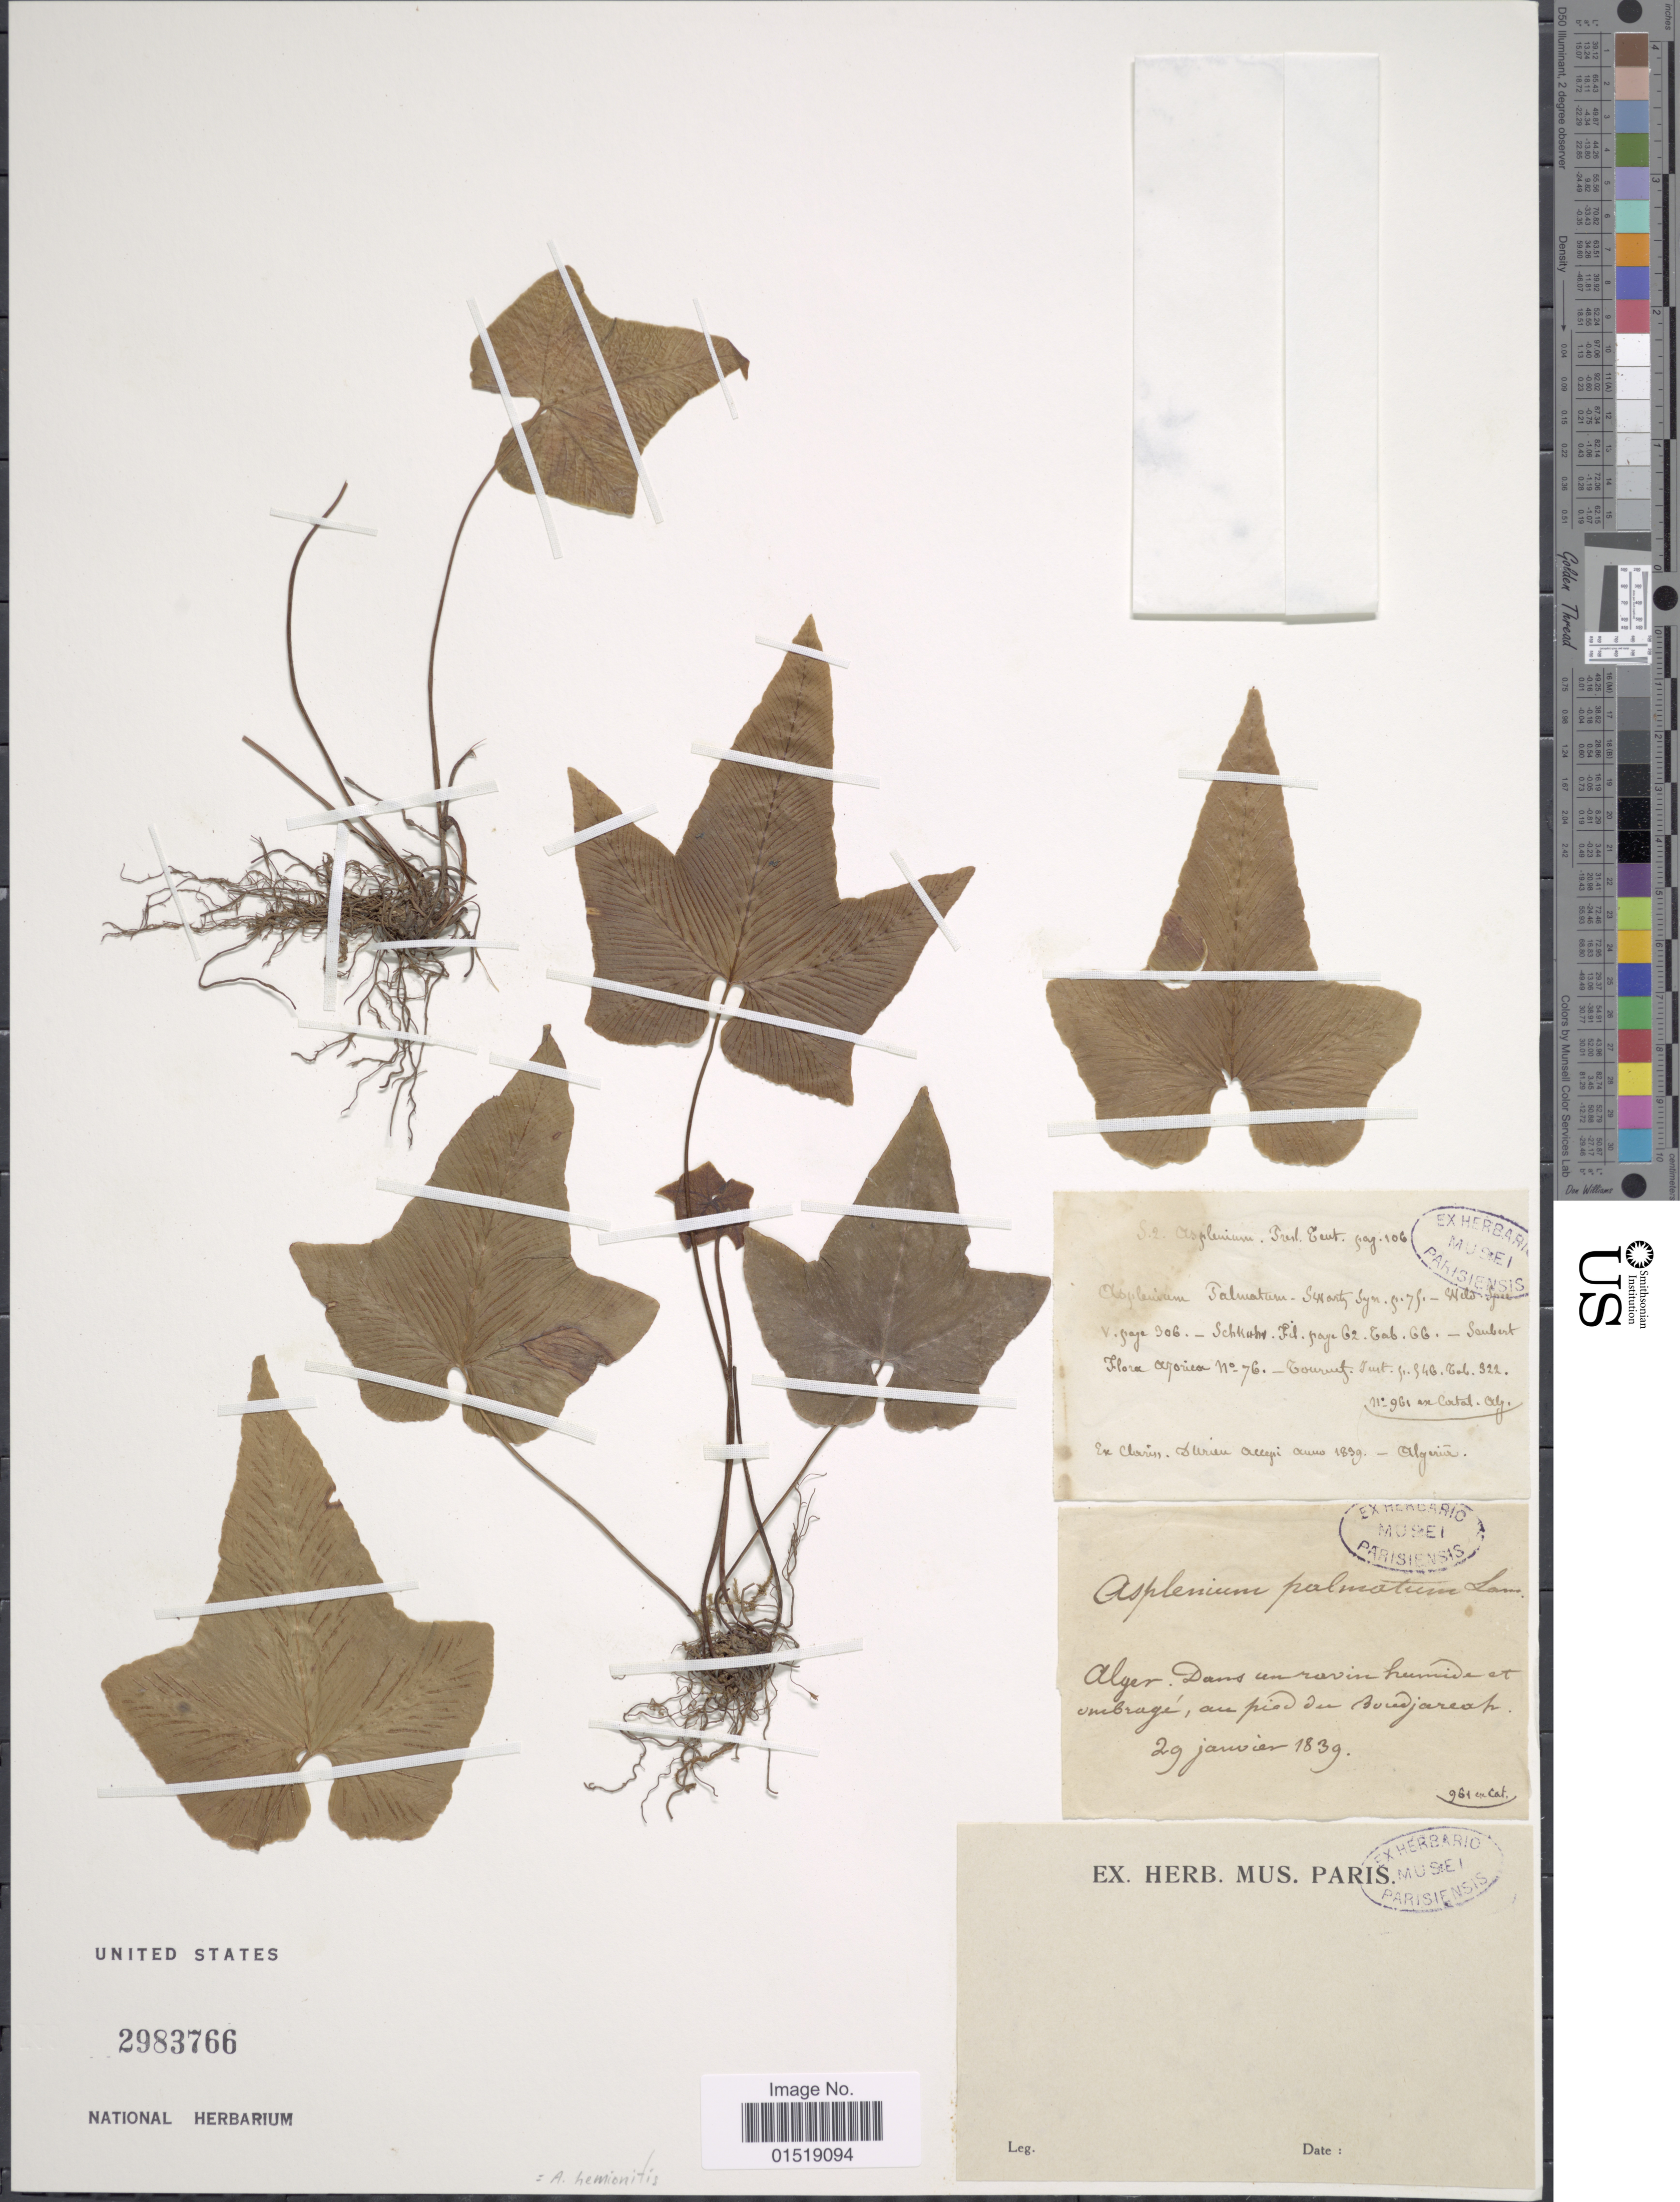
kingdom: Plantae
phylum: Tracheophyta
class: Polypodiopsida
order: Polypodiales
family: Aspleniaceae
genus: Asplenium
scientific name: Asplenium hemionitis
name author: L.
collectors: ex herb. Mus. Paris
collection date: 1839-01-29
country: Algeria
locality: Alger. Dans un ravin humide et ombragé, au pied du Boudjareah.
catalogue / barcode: US 2983766